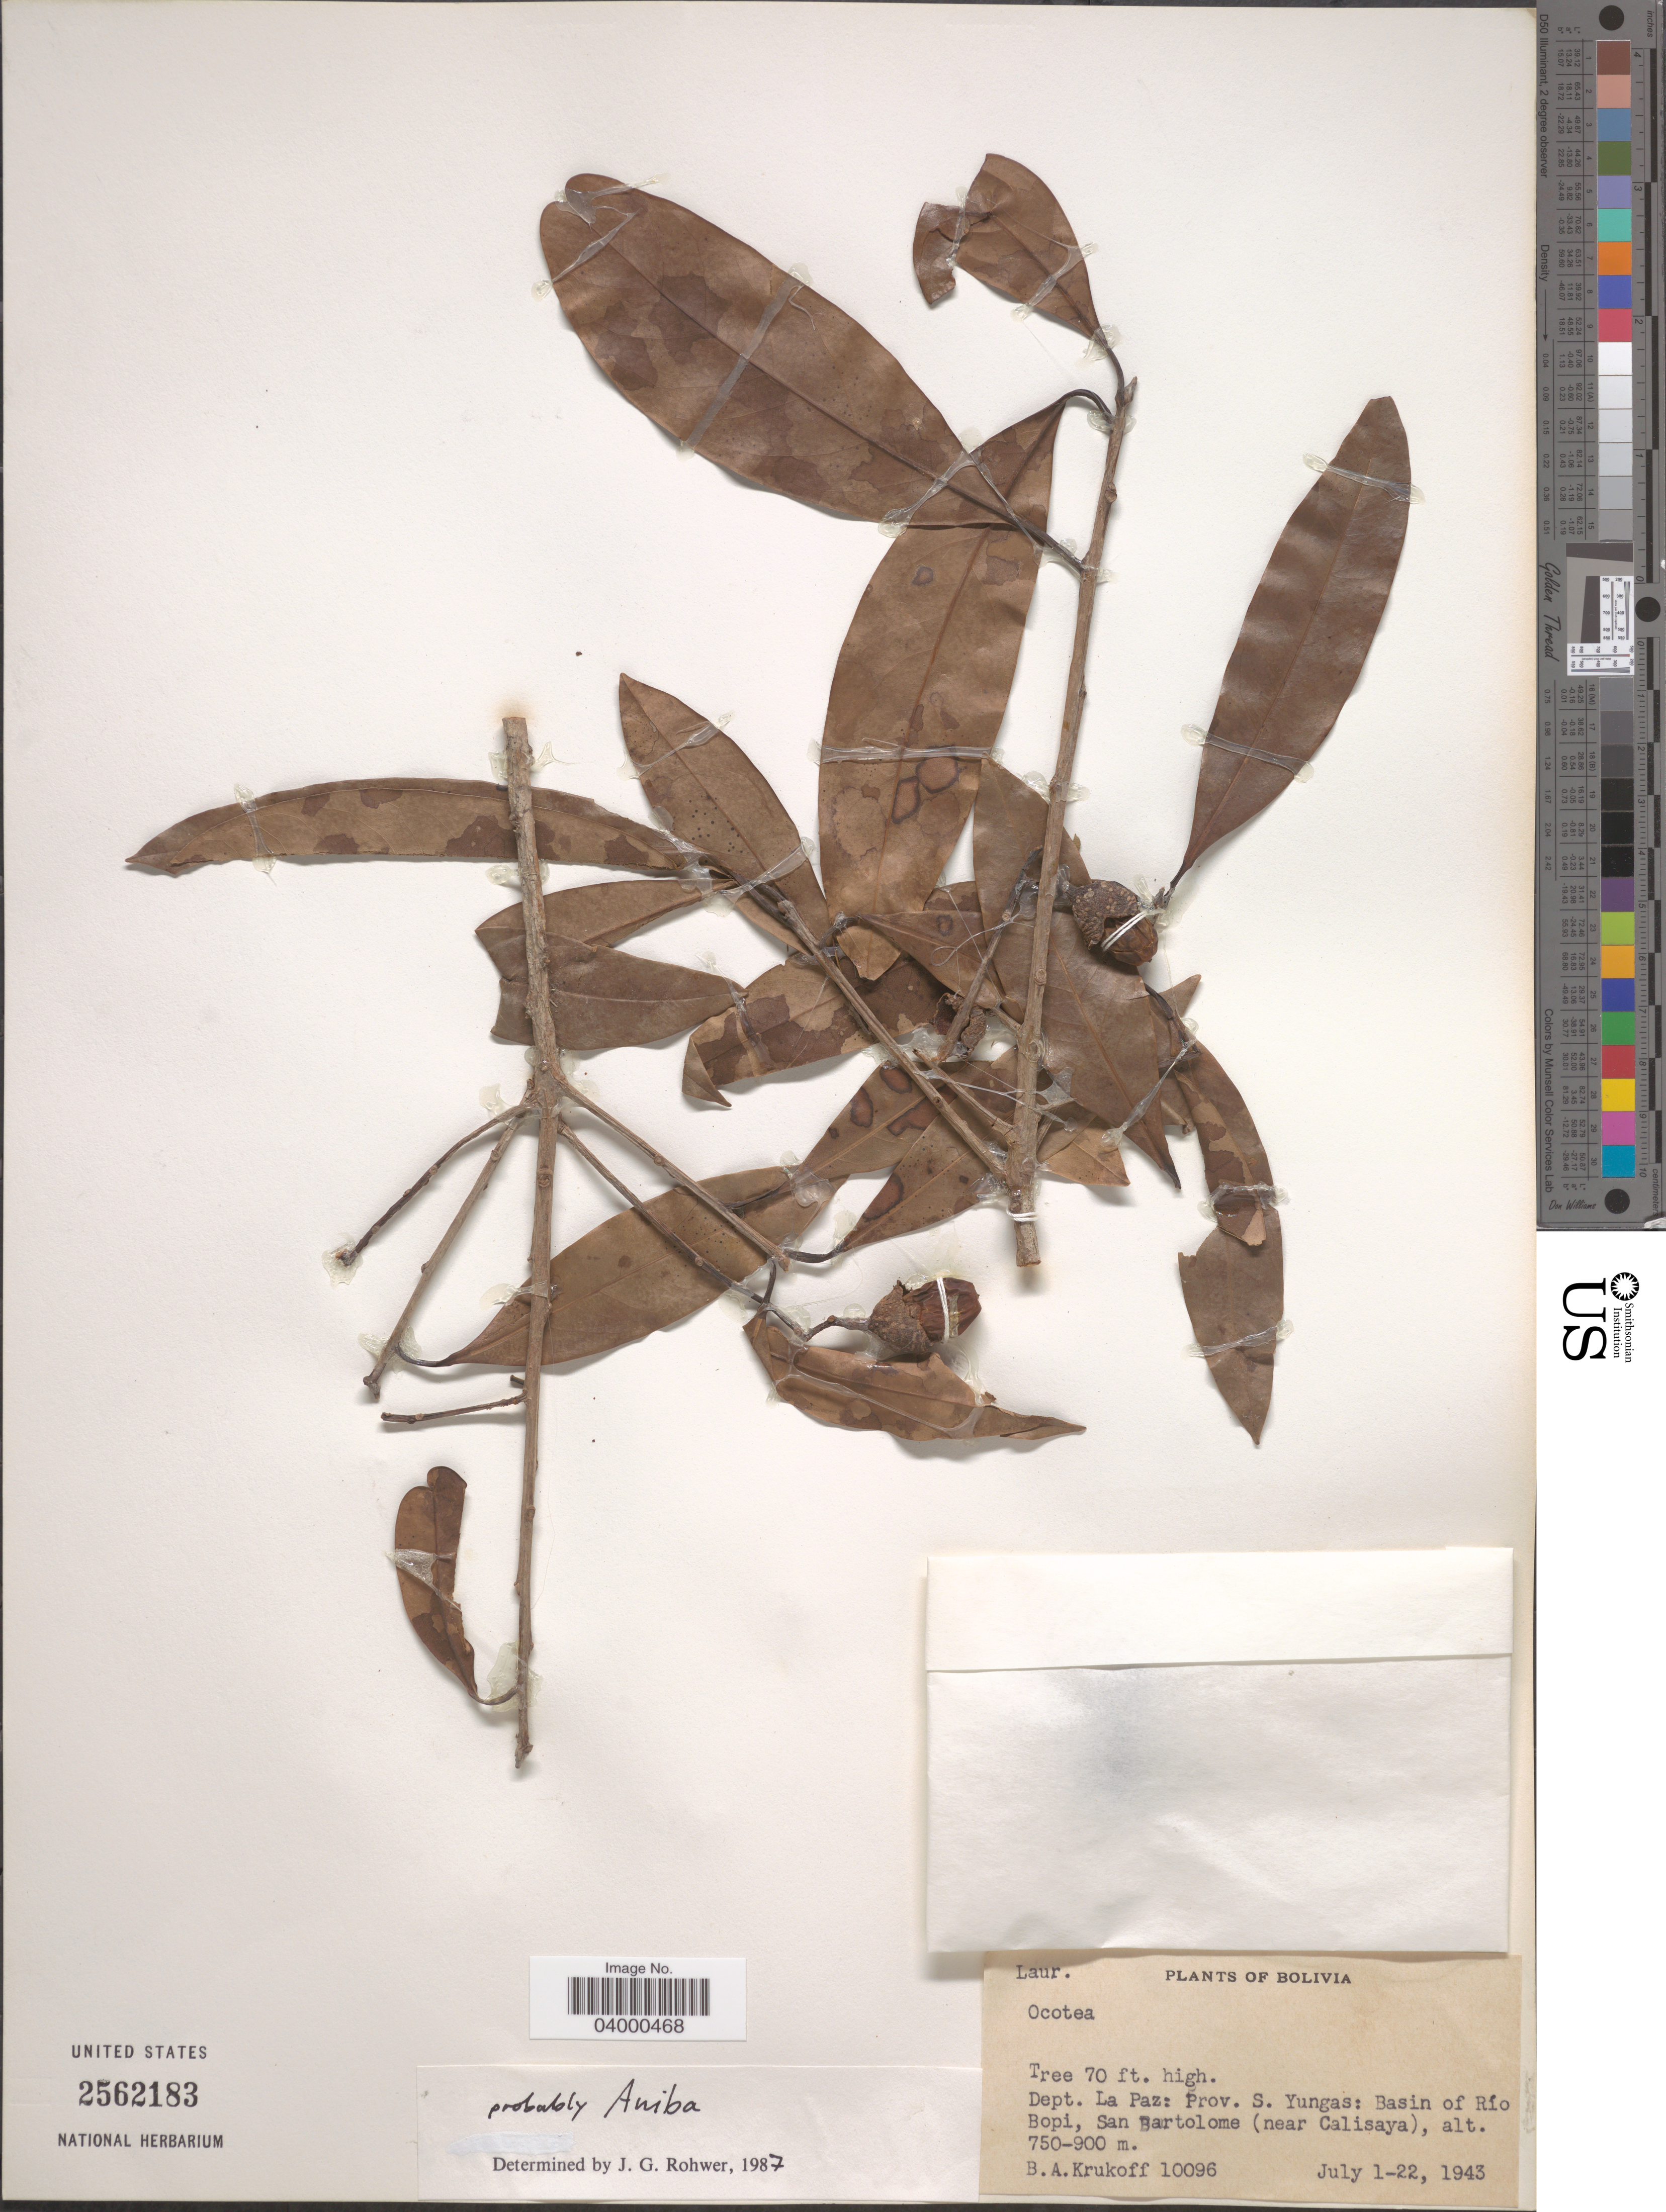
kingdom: Plantae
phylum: Tracheophyta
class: Magnoliopsida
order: Laurales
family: Lauraceae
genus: Aniba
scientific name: Aniba sp.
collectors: B. A. Krukoff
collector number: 10096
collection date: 1943-07-01/1943-07-22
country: Bolivia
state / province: La Paz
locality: Dept. La Paz: Prov. S. Yungas: Basin of Río Bopi, San Bartolome (near Calisaya).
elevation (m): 750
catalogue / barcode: US 2562183